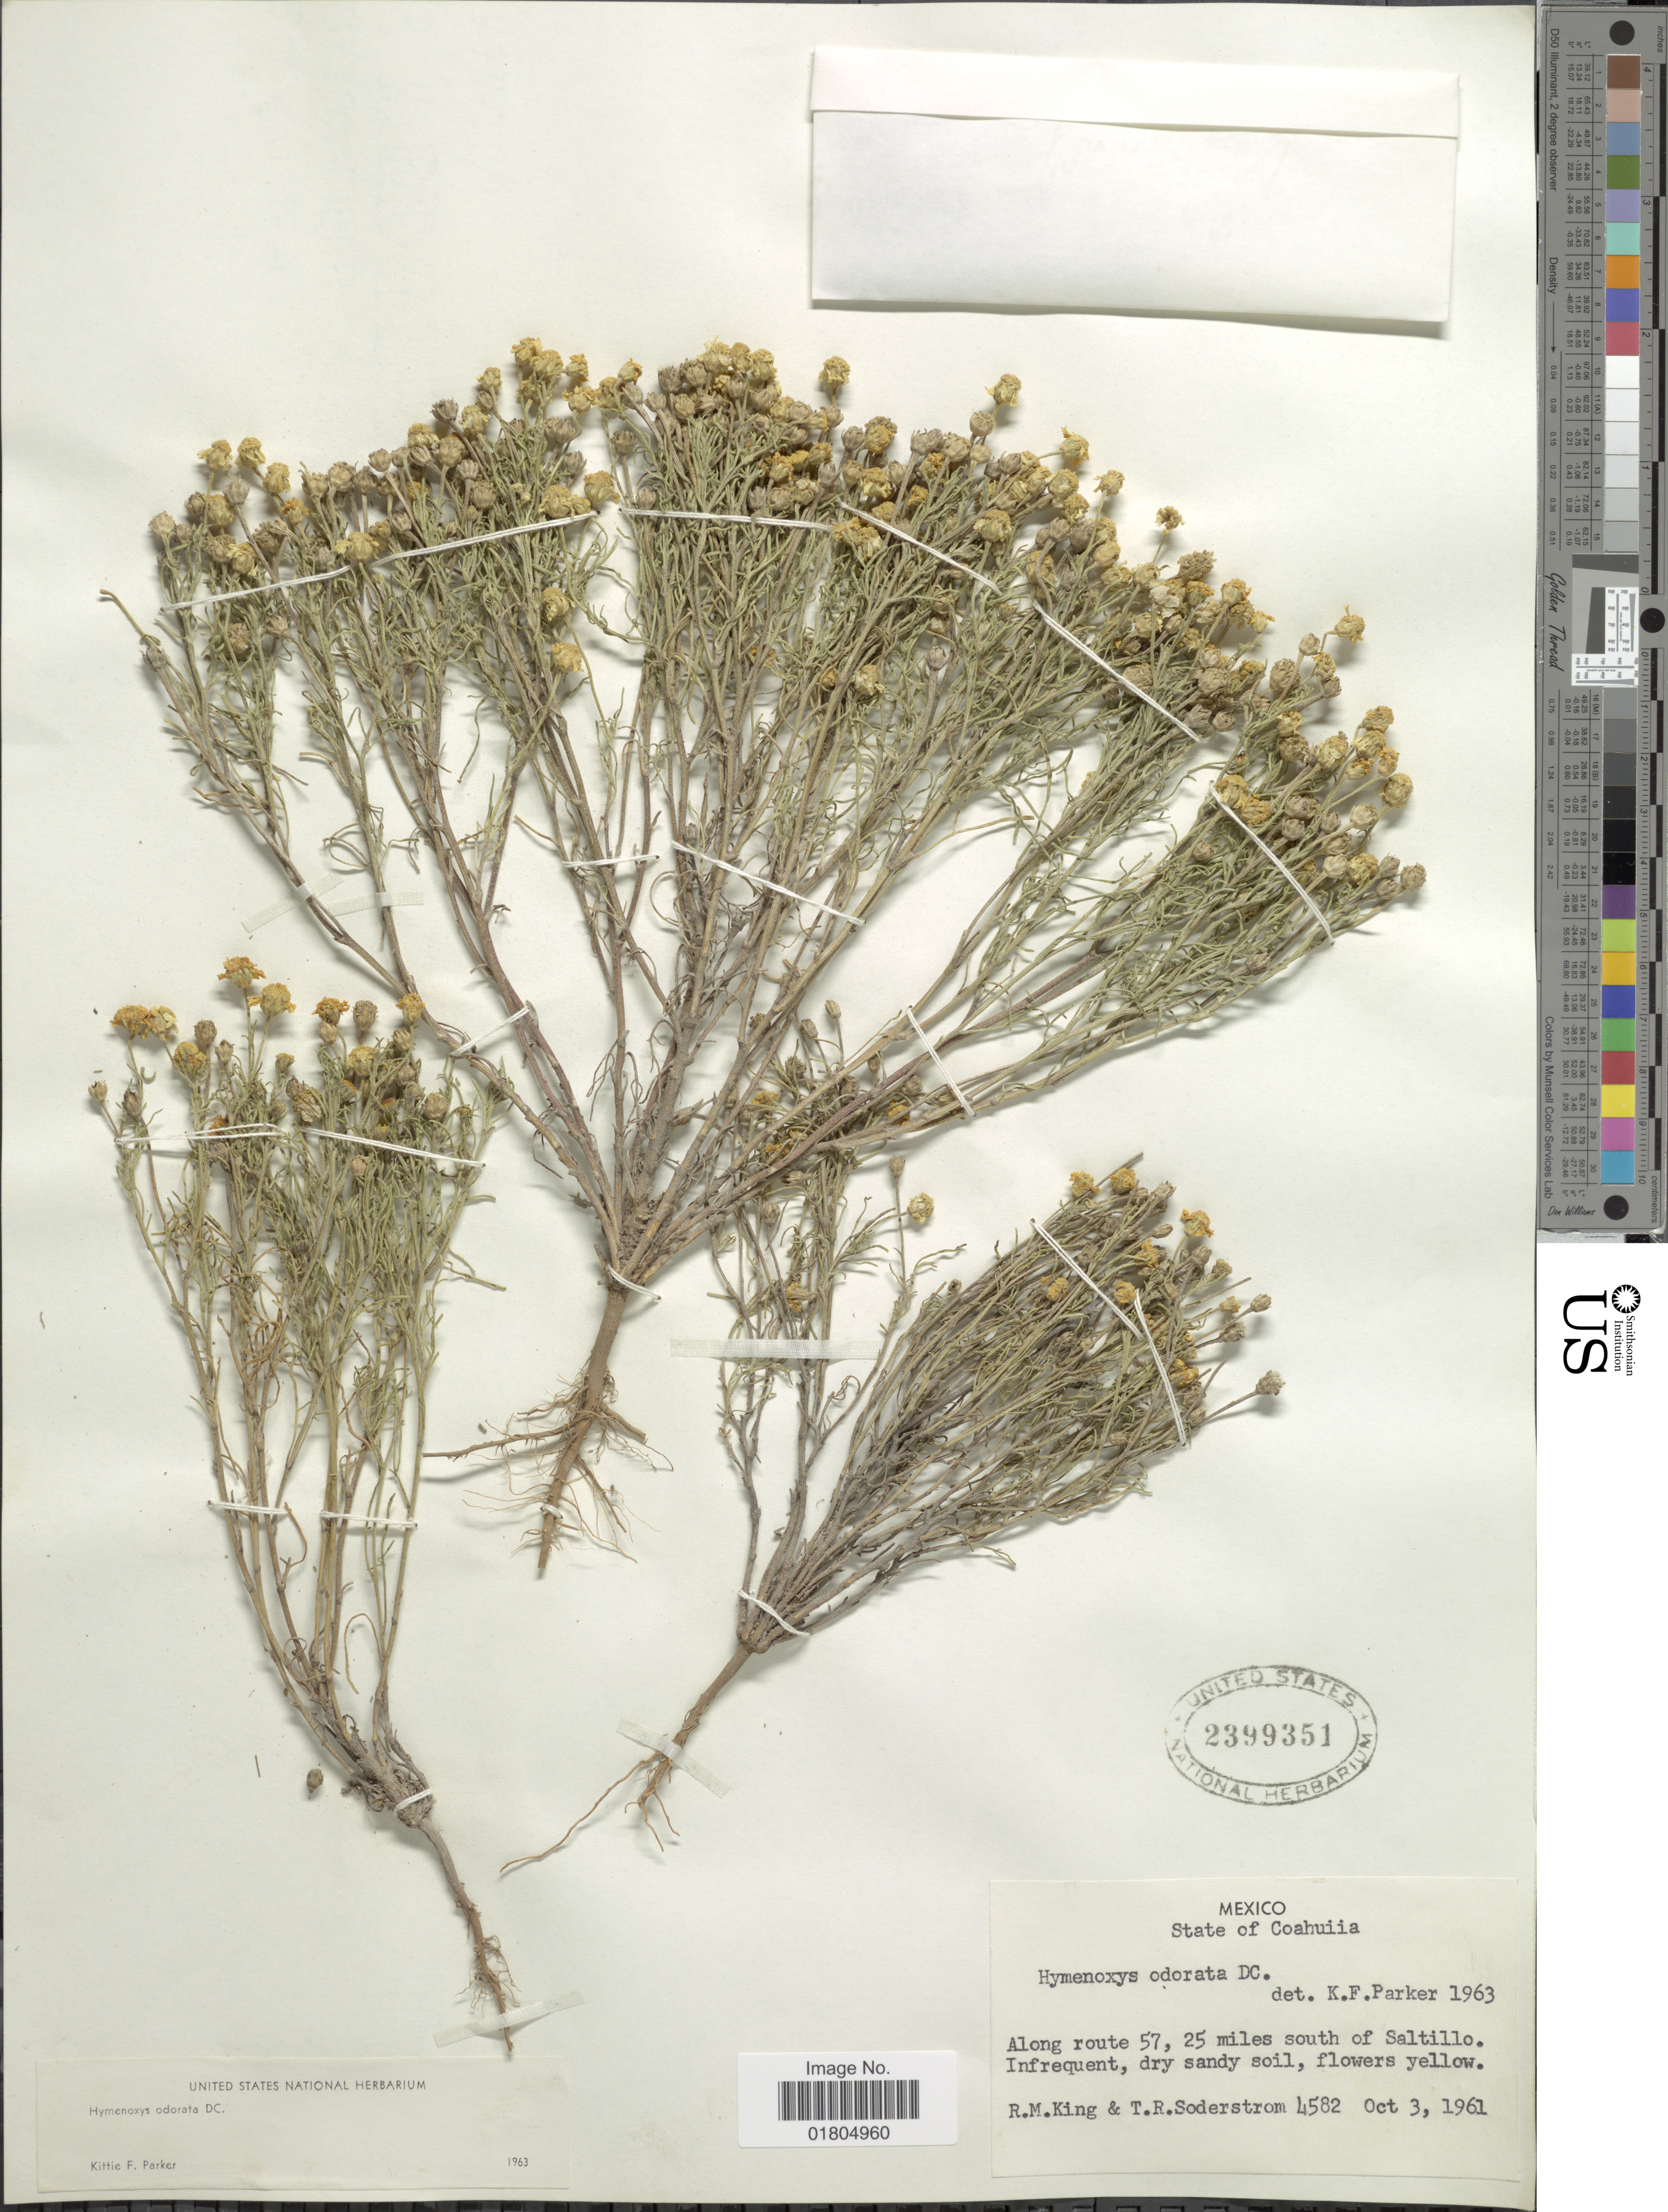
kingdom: Plantae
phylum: Tracheophyta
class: Magnoliopsida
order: Asterales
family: Asteraceae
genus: Hymenoxys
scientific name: Hymenoxys odorata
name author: DC.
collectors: R. M. King & T. R. Soderstrom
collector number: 4582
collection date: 1862-10-03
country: Mexico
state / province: Coahuila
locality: State of Coahuila, Along route 57, 25 miles south of Saltillo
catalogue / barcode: US 2399351